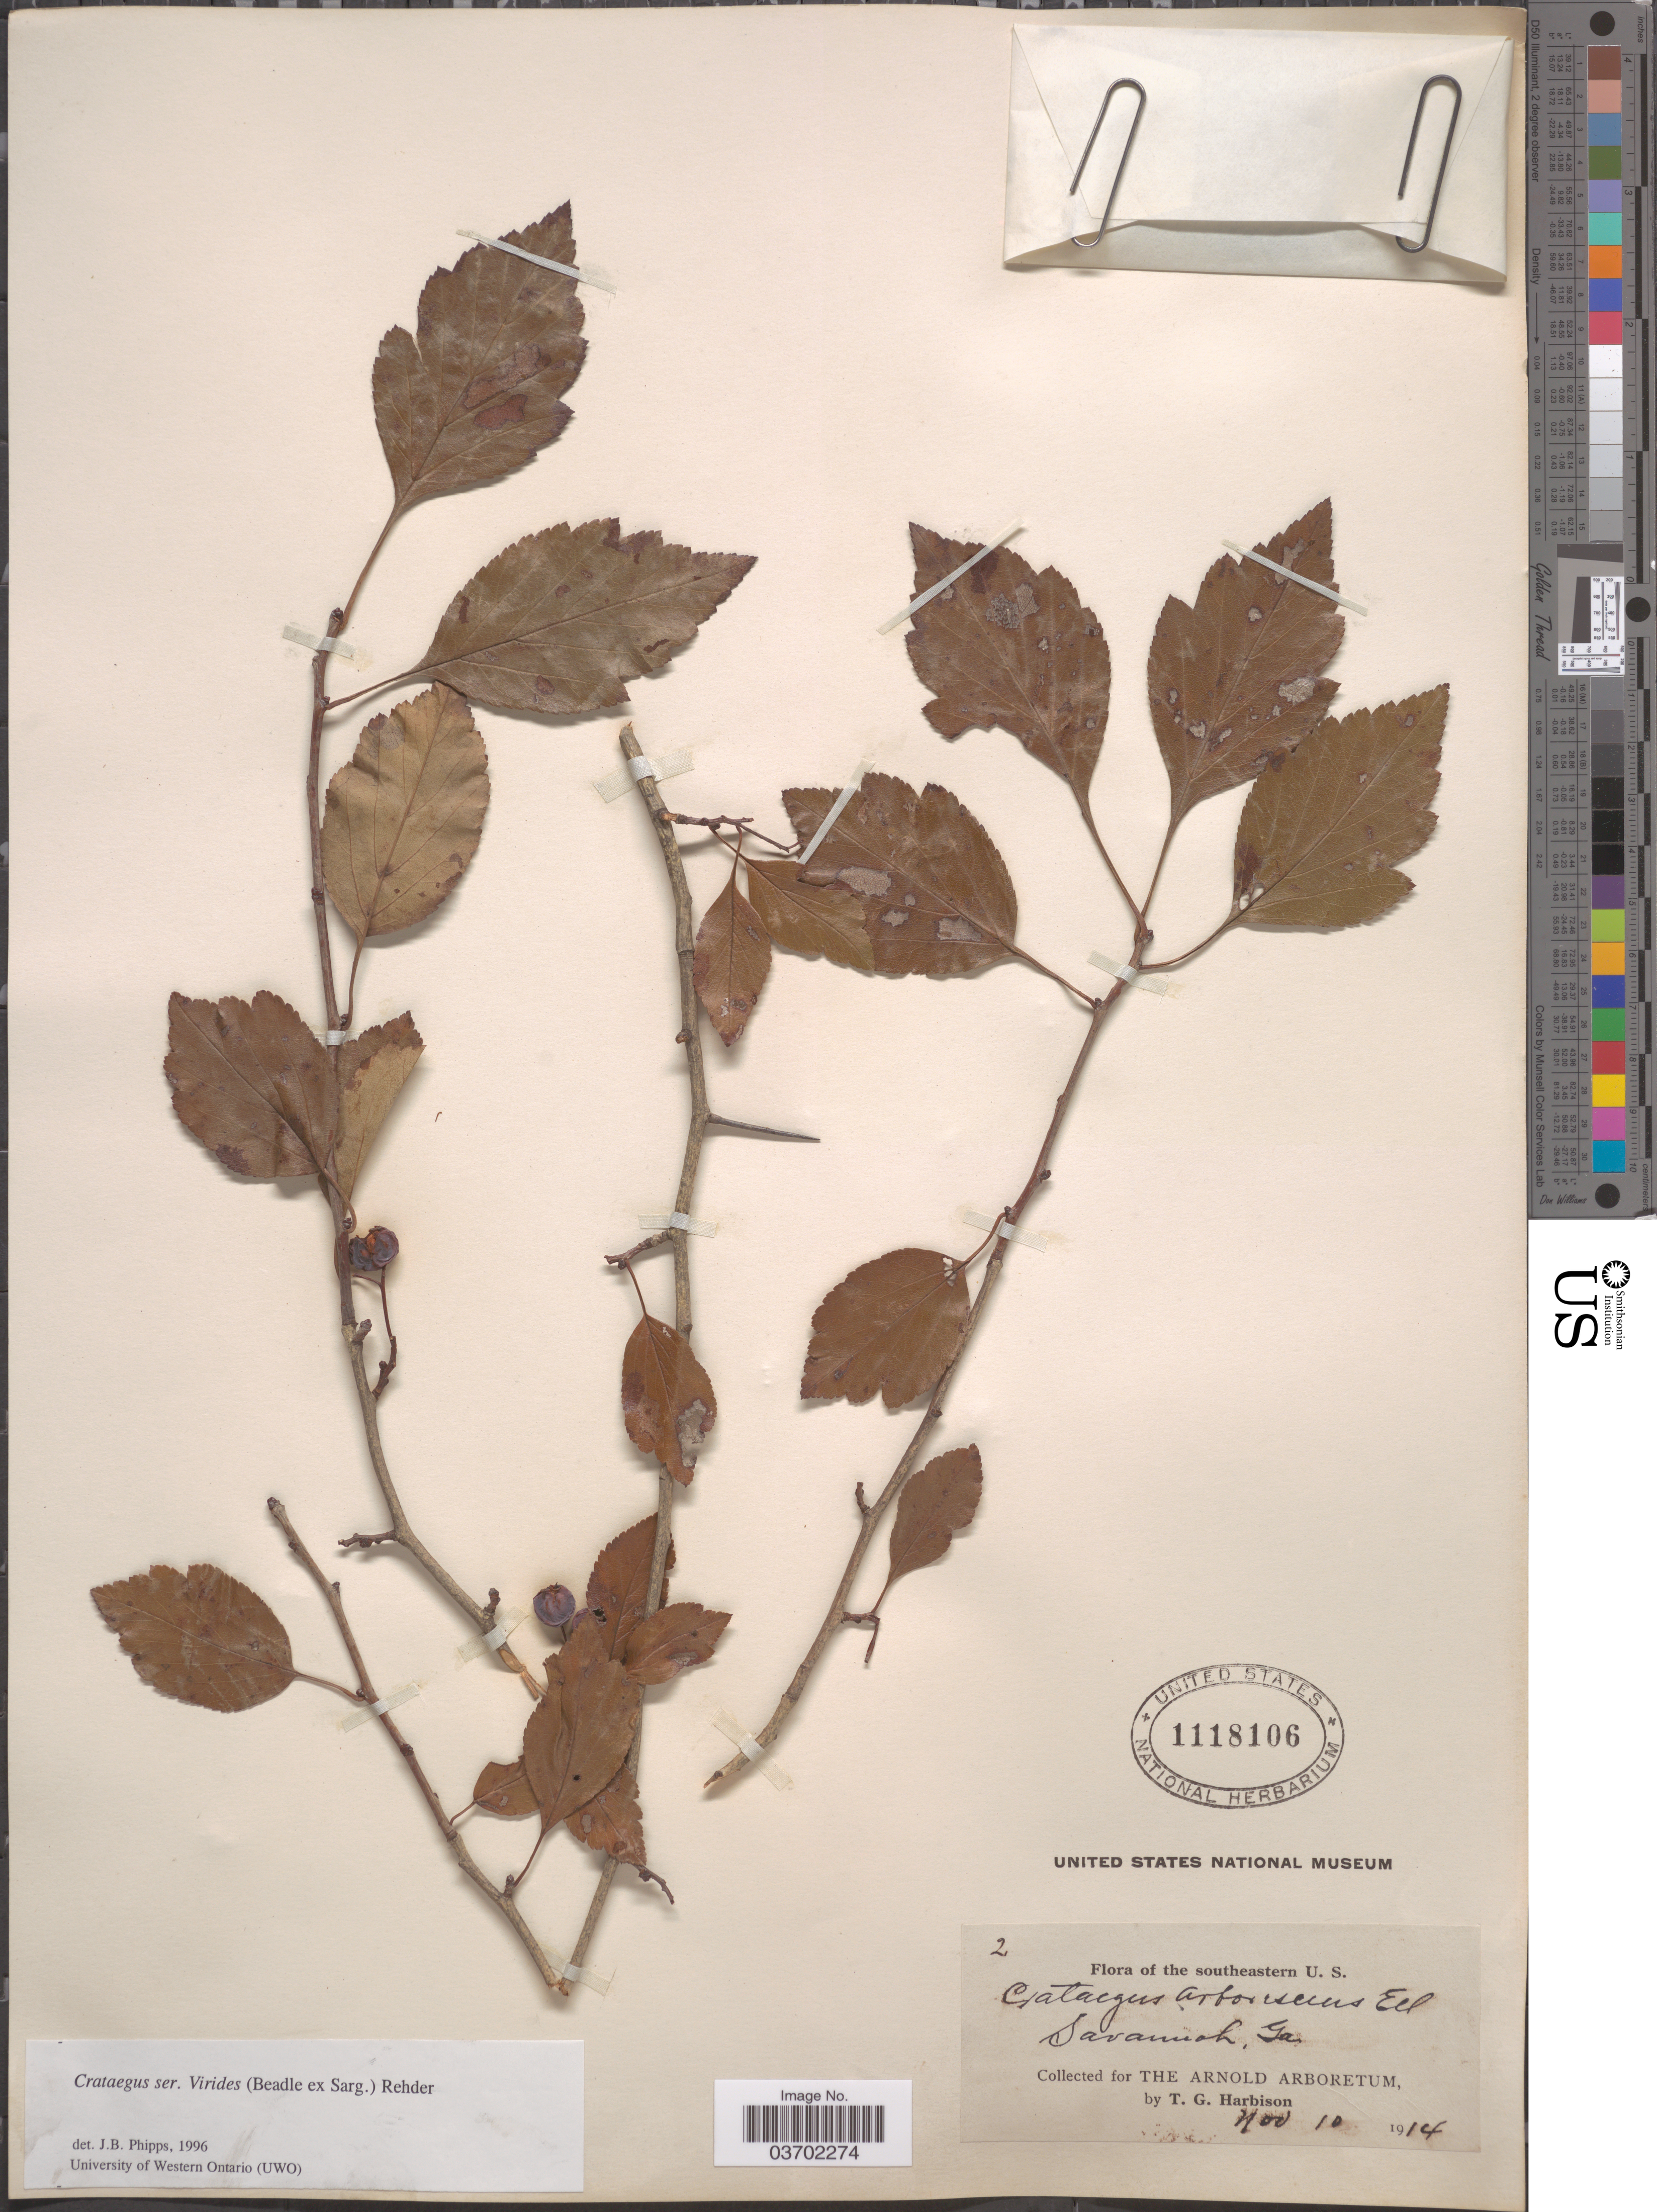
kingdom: Plantae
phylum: Tracheophyta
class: Magnoliopsida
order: Rosales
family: Rosaceae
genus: Crataegus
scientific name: Crataegus viridis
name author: L.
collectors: T. Harbison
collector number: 2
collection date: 1914-11-10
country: United States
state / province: Georgia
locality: The Southern U.S. Savannah.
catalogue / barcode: US 1118106